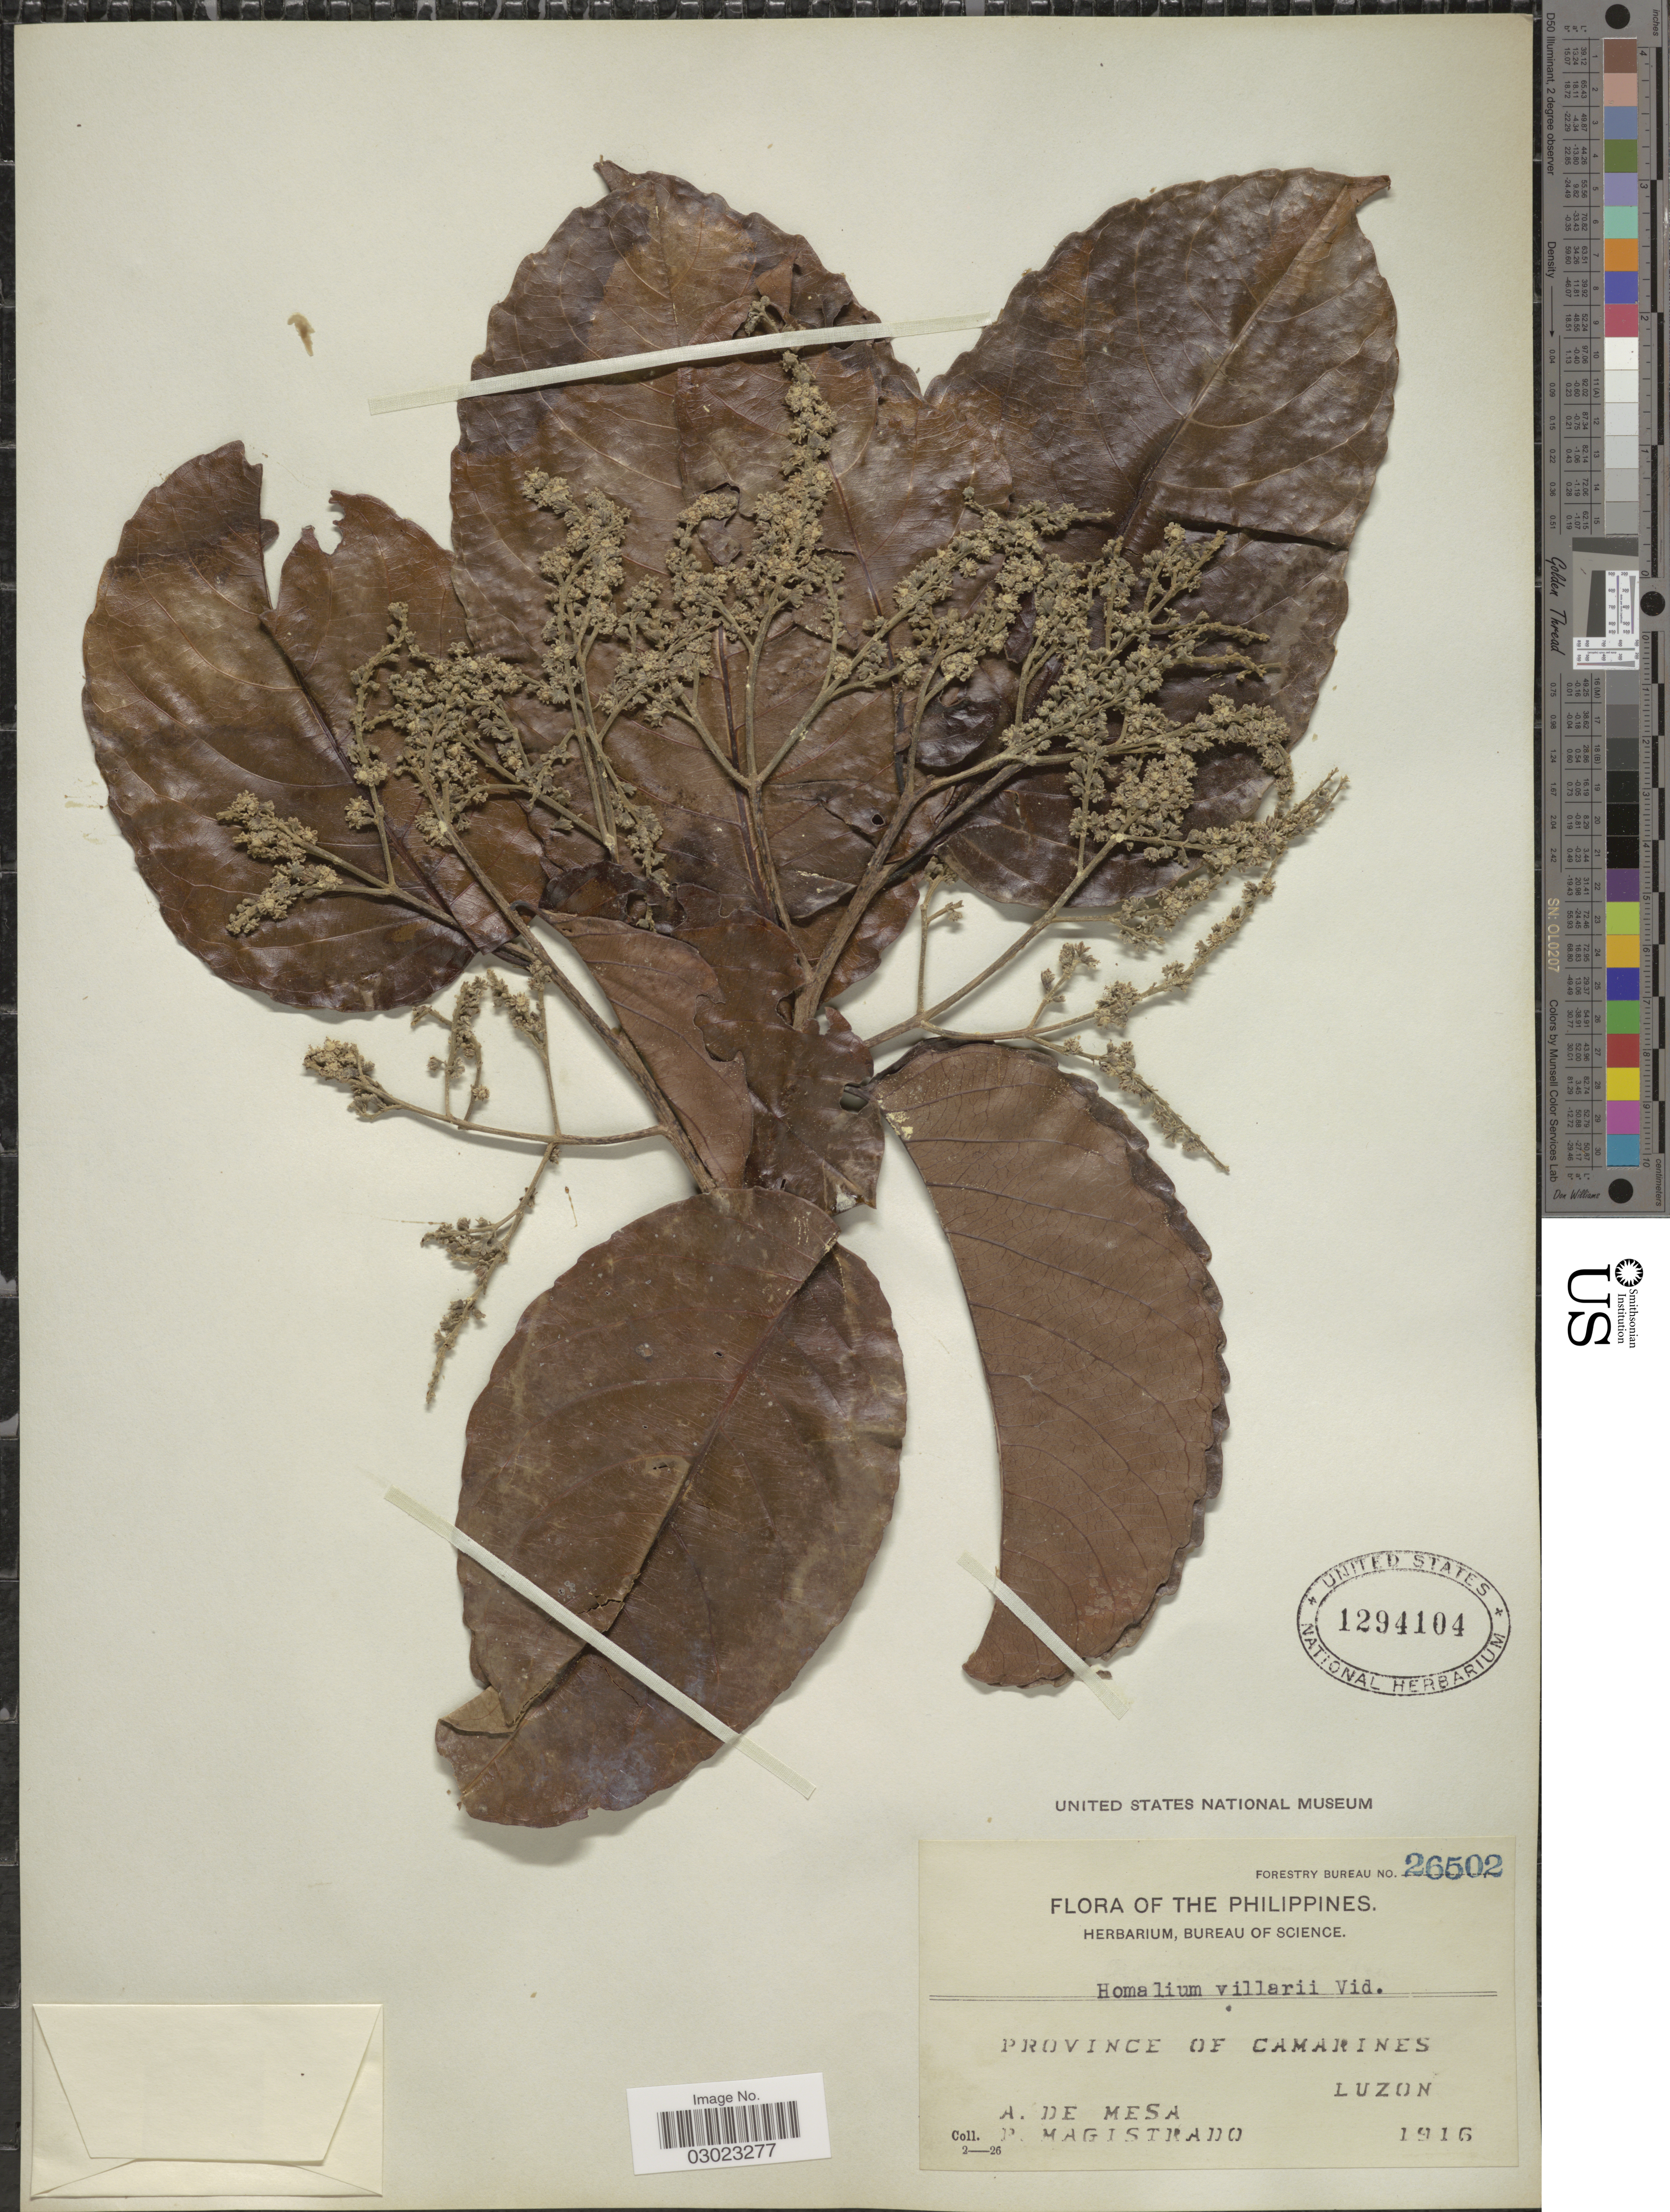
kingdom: Plantae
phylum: Tracheophyta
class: Magnoliopsida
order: Malpighiales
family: Salicaceae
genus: Homalium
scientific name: Homalium villarianum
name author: S. Vidal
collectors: A. De Mesa & P. Magistrado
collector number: Forestry Bureau 26502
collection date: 1916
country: Philippines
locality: Province of Camarines, Luzon.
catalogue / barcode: US 1294104